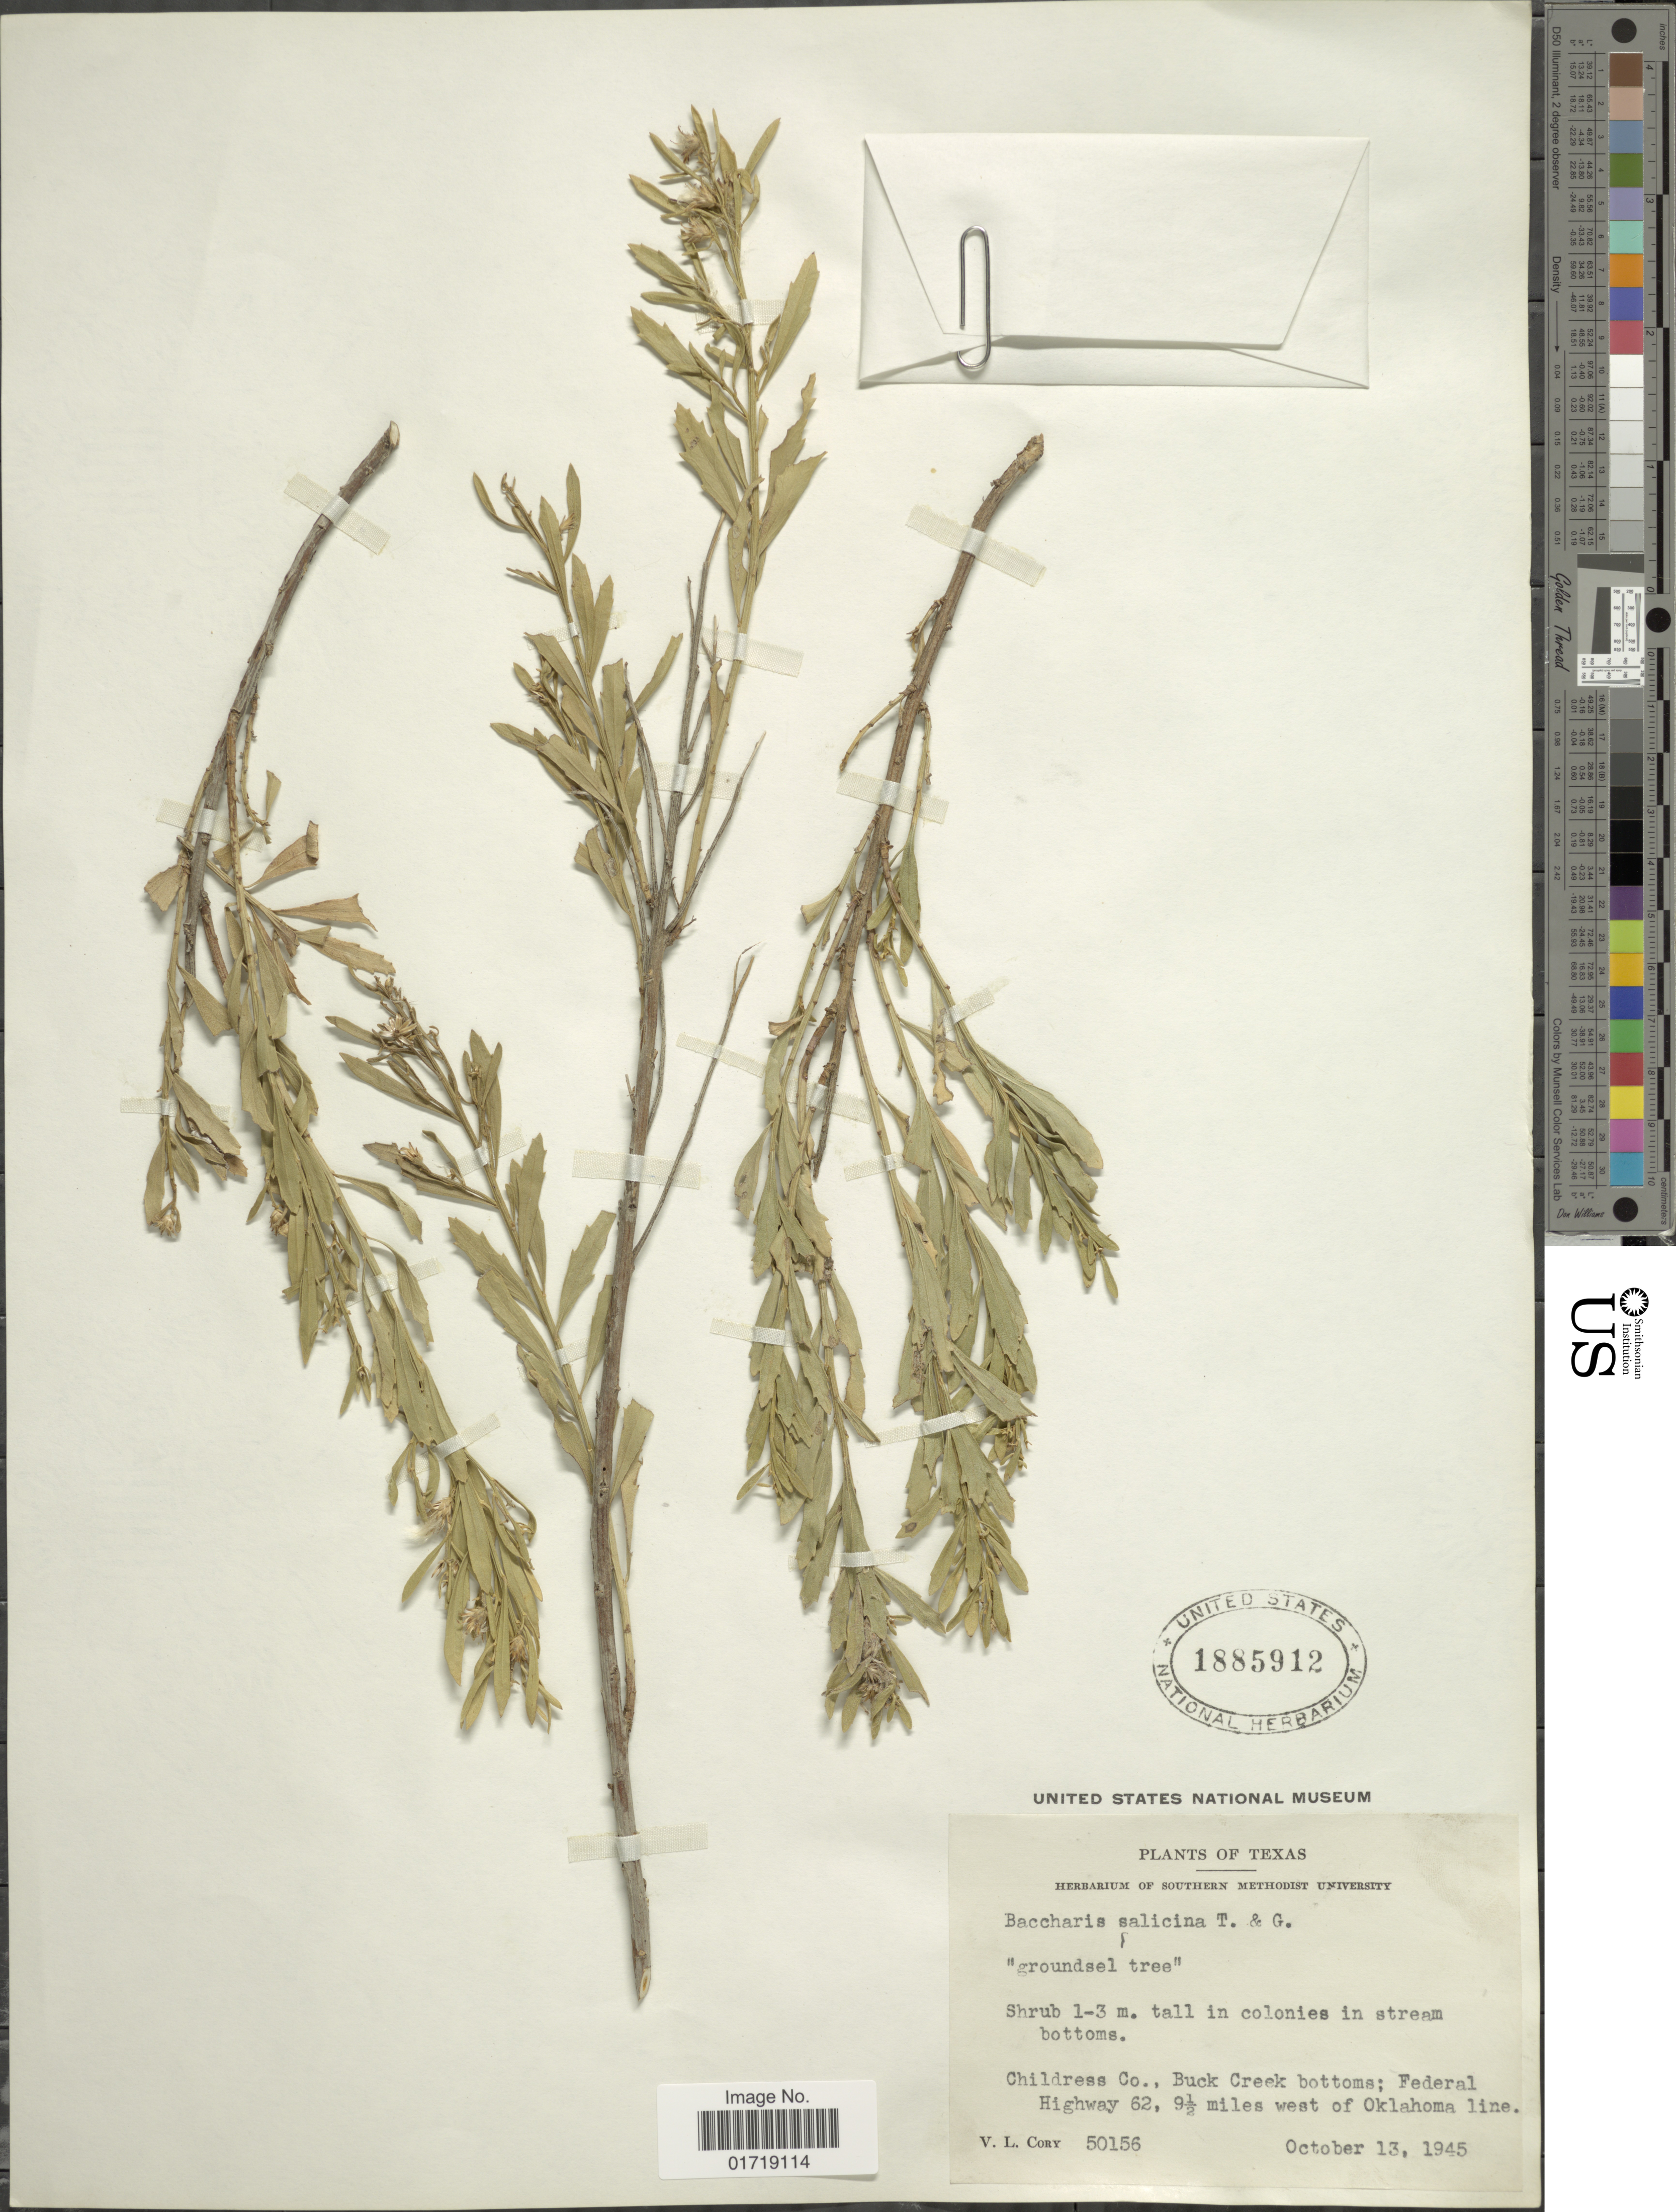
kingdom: Plantae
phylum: Tracheophyta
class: Magnoliopsida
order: Asterales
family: Asteraceae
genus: Baccharis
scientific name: Baccharis salicina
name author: Torr. & A. Gray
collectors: V. Cory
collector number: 50156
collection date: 1945-10-13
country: United States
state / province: Texas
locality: Childress Co., Buck Creek bottoms; Federal Highway 62, 9½ miles west of Oklahoma line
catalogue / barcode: US 1885912